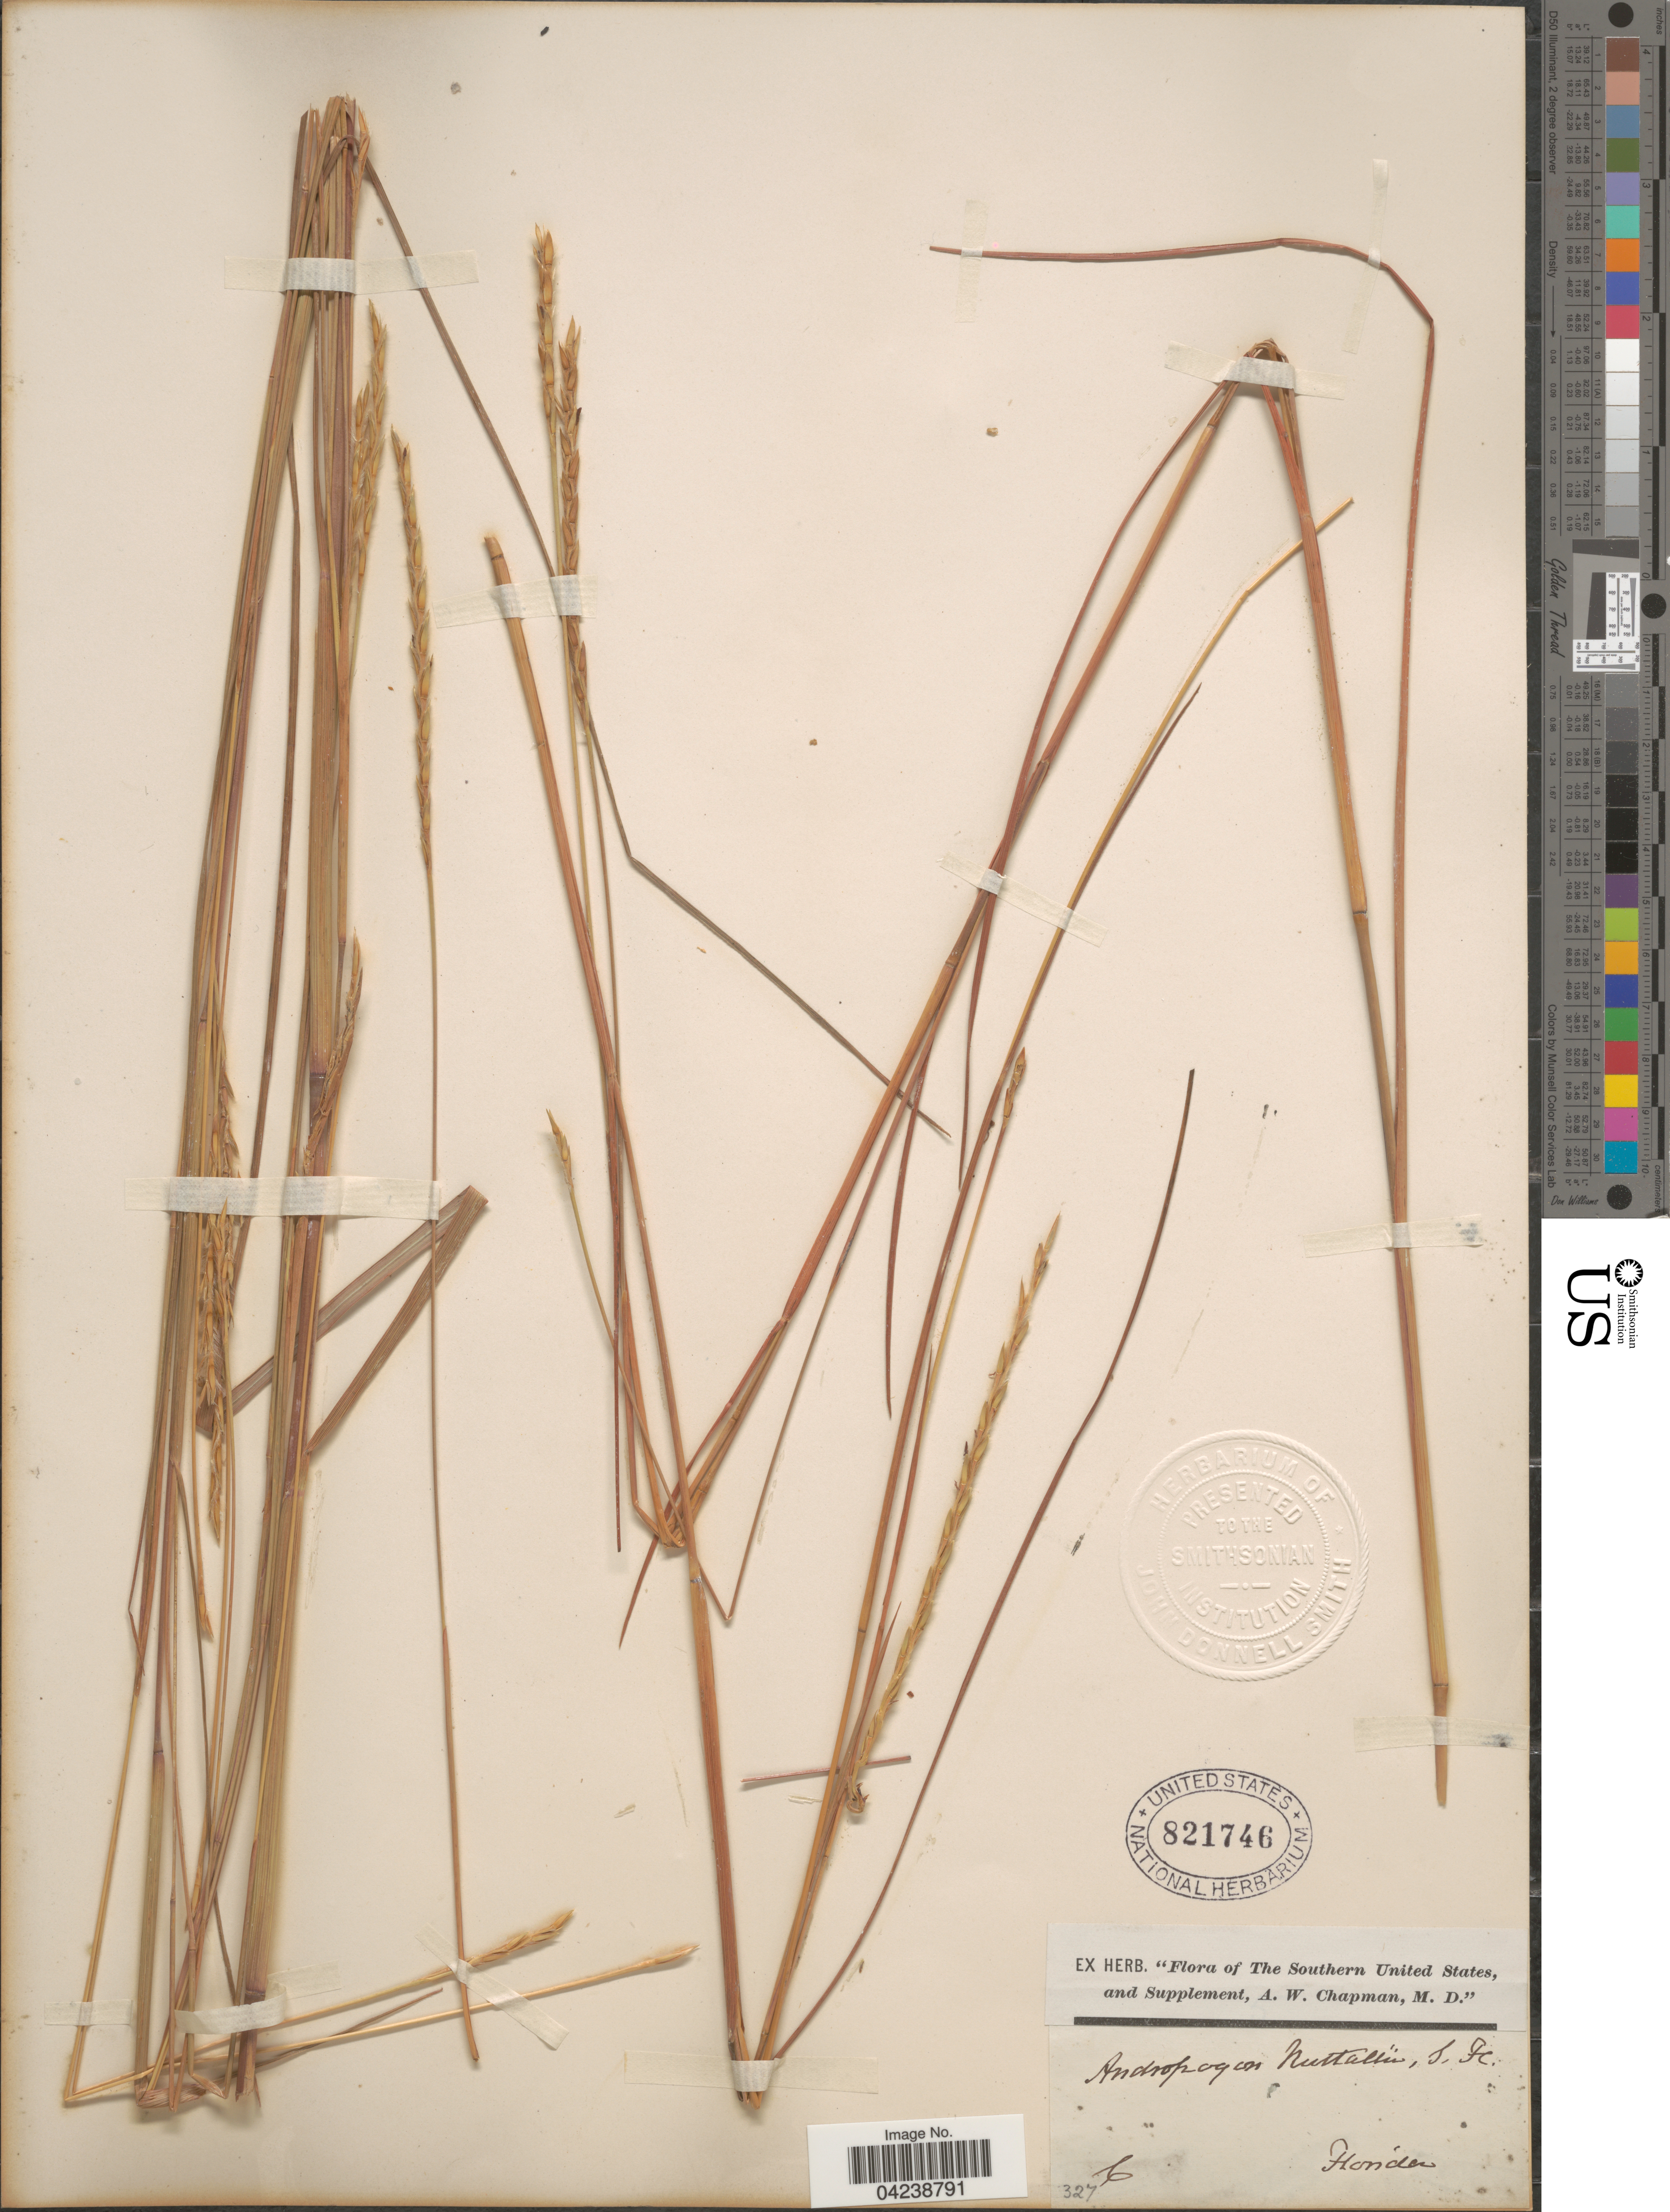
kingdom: Plantae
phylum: Tracheophyta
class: Liliopsida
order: Poales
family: Poaceae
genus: Elionurus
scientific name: Elionurus tripsacoides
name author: Humb. & Bonpl. ex Willd.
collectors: ex herb. A.W. Chapman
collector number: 327C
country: United States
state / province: Florida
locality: The Southern United States.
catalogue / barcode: US 821746